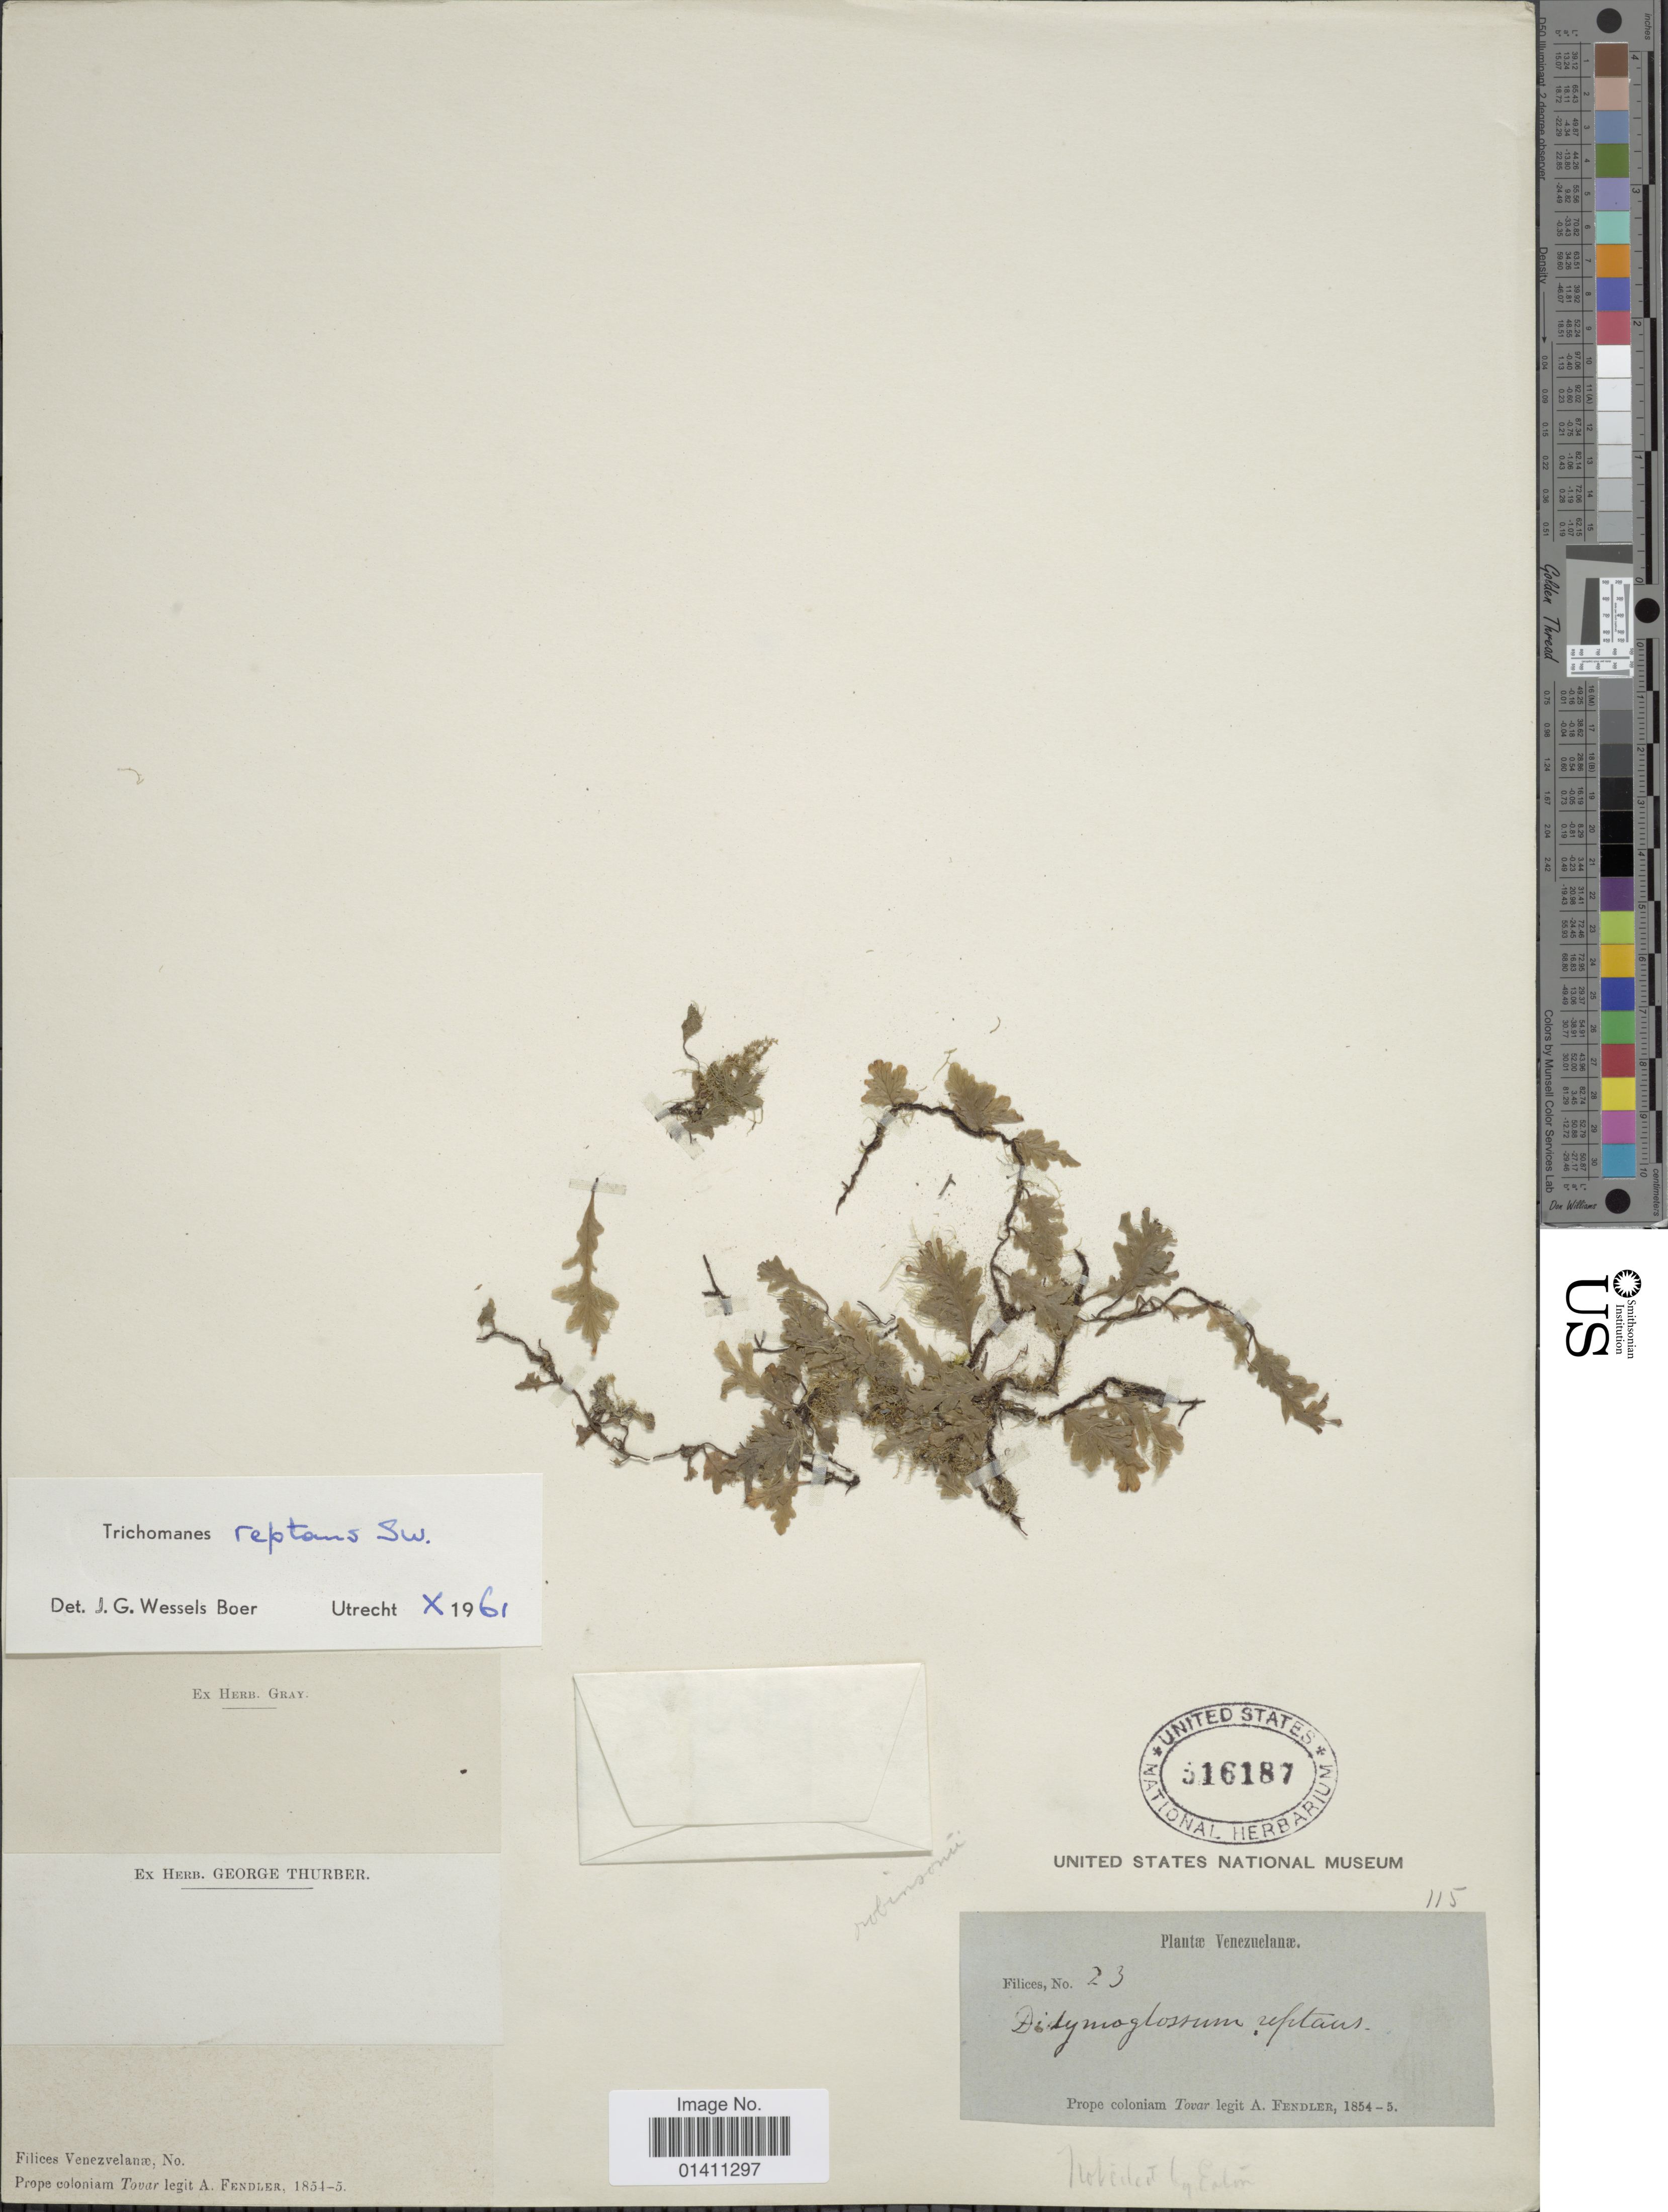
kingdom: Plantae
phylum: Tracheophyta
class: Polypodiopsida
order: Hymenophyllales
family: Hymenophyllaceae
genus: Didymoglossum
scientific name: Didymoglossum reptans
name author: (Sw.) C. Presl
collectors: A. Fendler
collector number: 23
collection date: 1854/1855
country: Venezuela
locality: Prope coloniam Tovar. Filices.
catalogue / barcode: US 516187